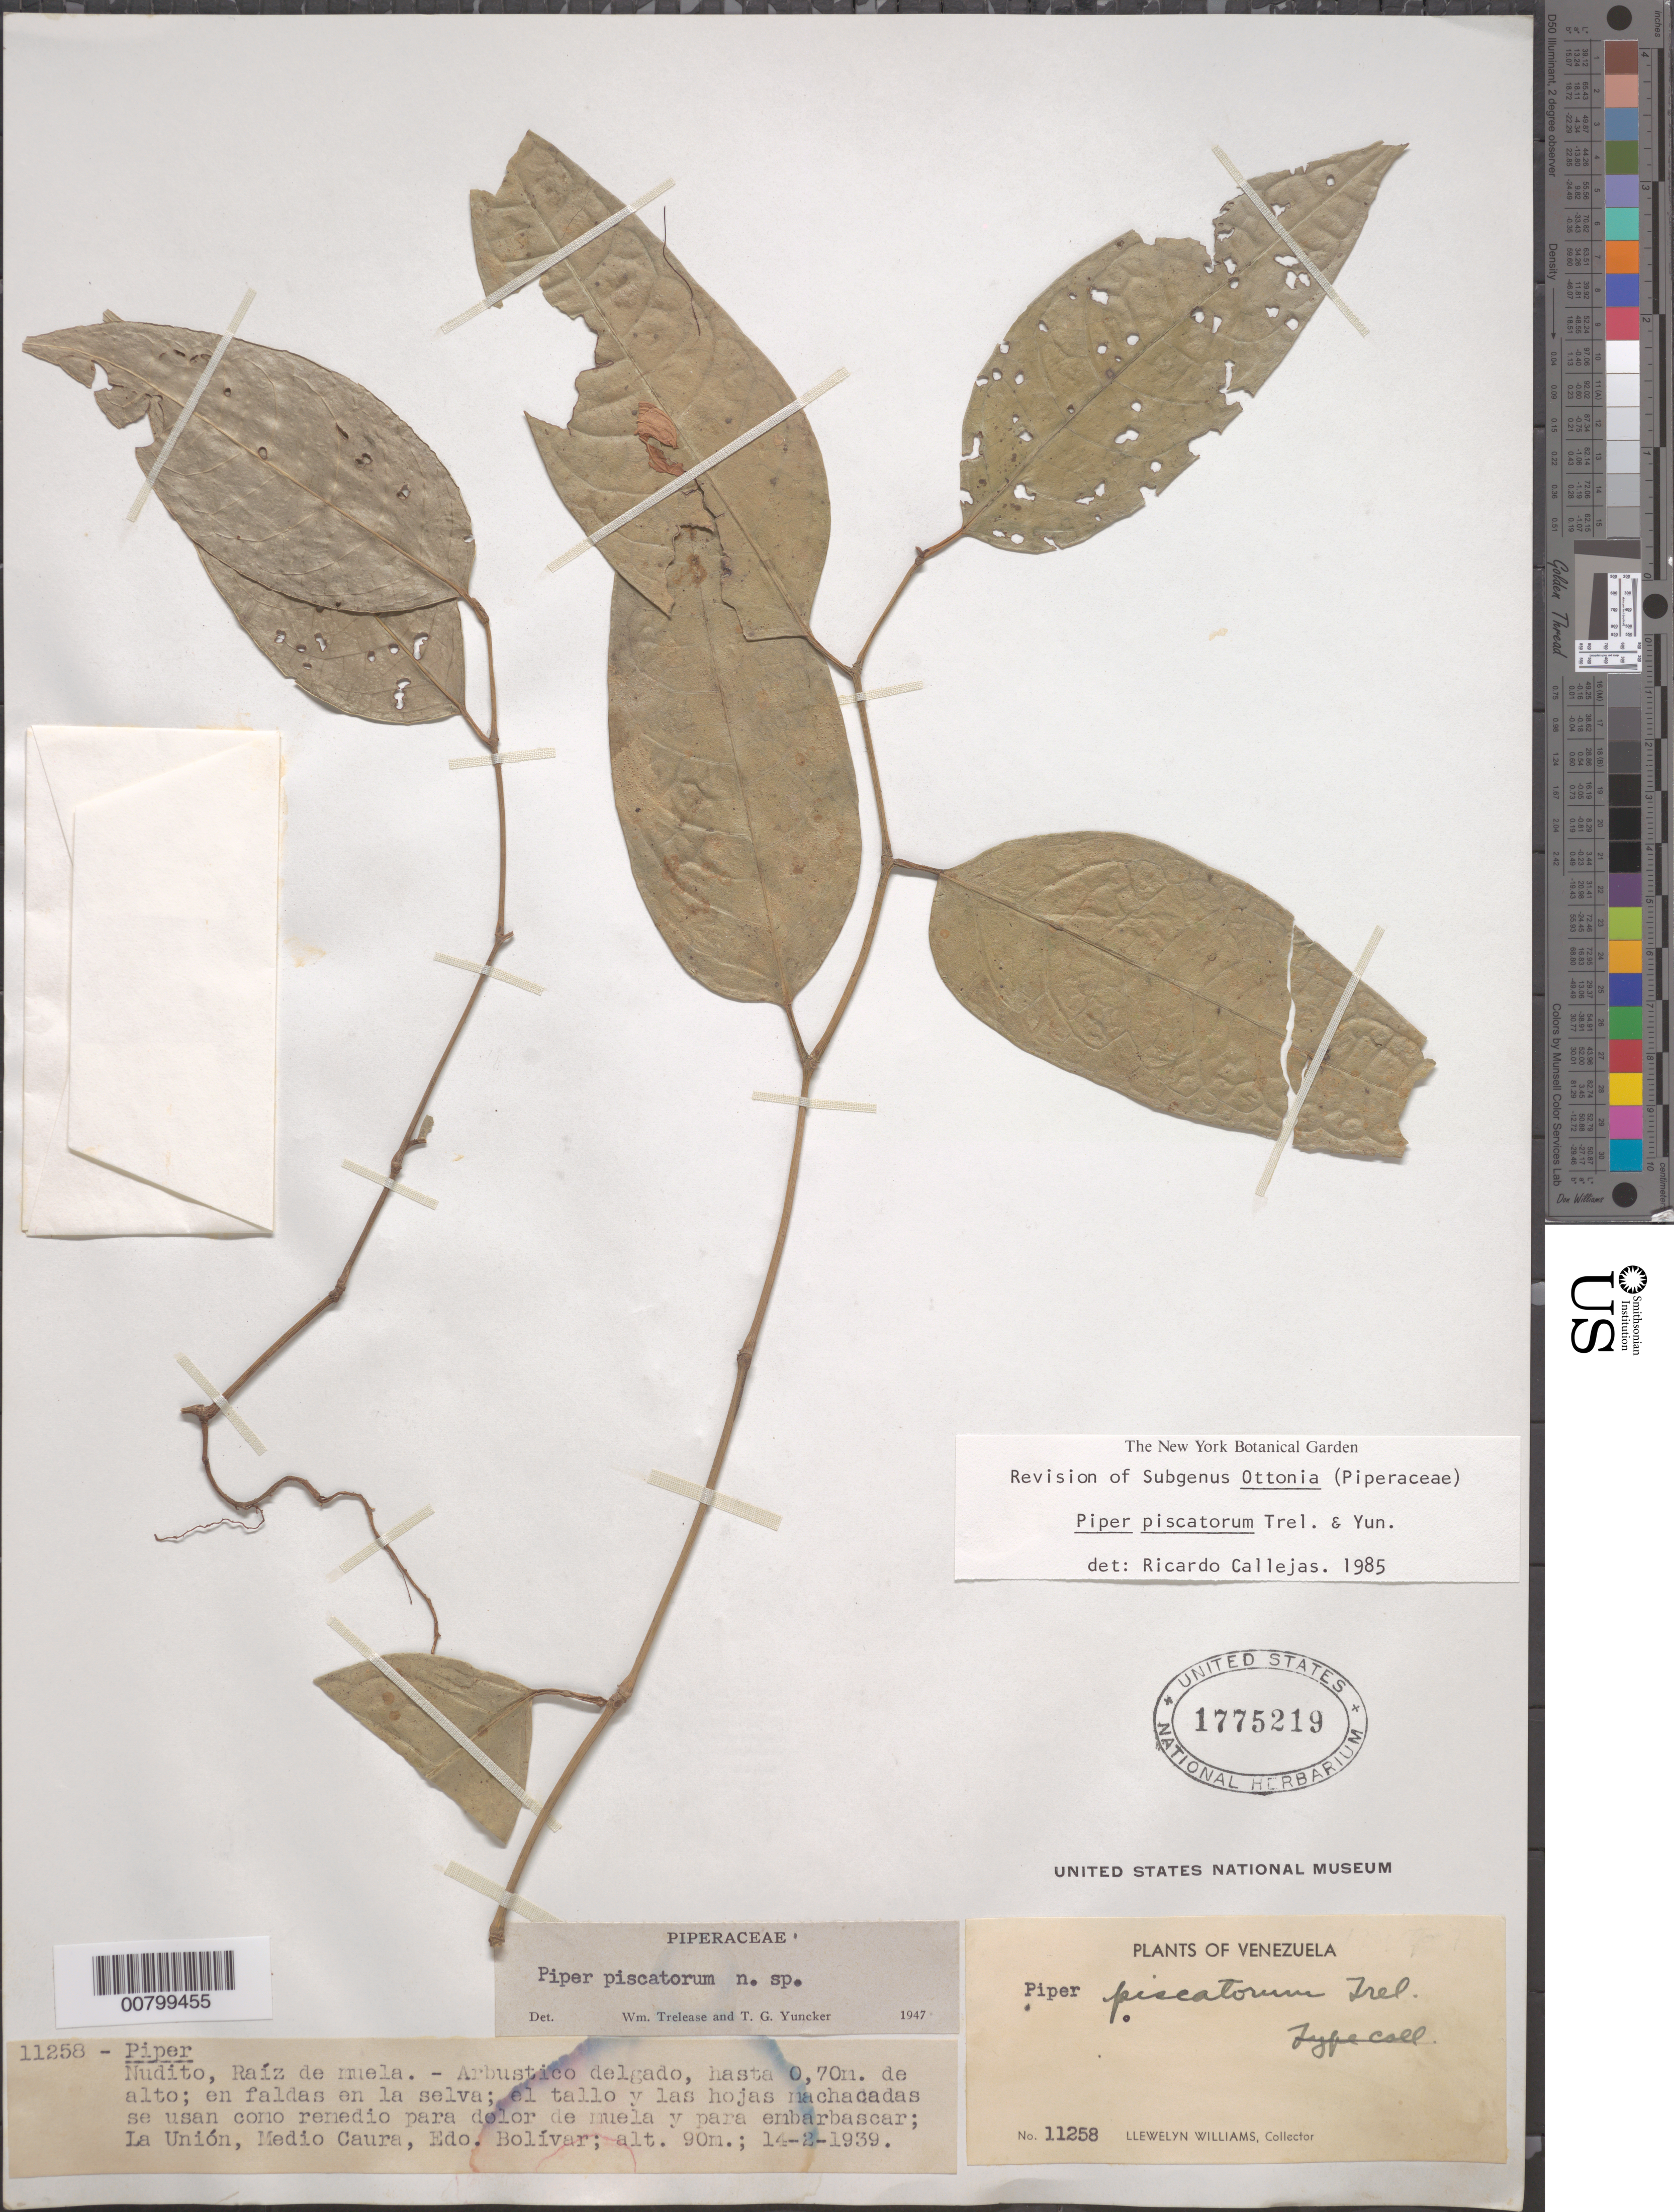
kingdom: Plantae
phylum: Tracheophyta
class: Magnoliopsida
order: Piperales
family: Piperaceae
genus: Piper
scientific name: Piper piscatorum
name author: Trel. & Yunck.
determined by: Callejas, Ricardo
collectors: Ll. Williams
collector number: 11258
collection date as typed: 14-Feb-39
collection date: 1939-02-14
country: Venezuela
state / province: Bolívar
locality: La Unión, Medio Caura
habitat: Faldas en la selva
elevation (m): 90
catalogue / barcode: US 1775219